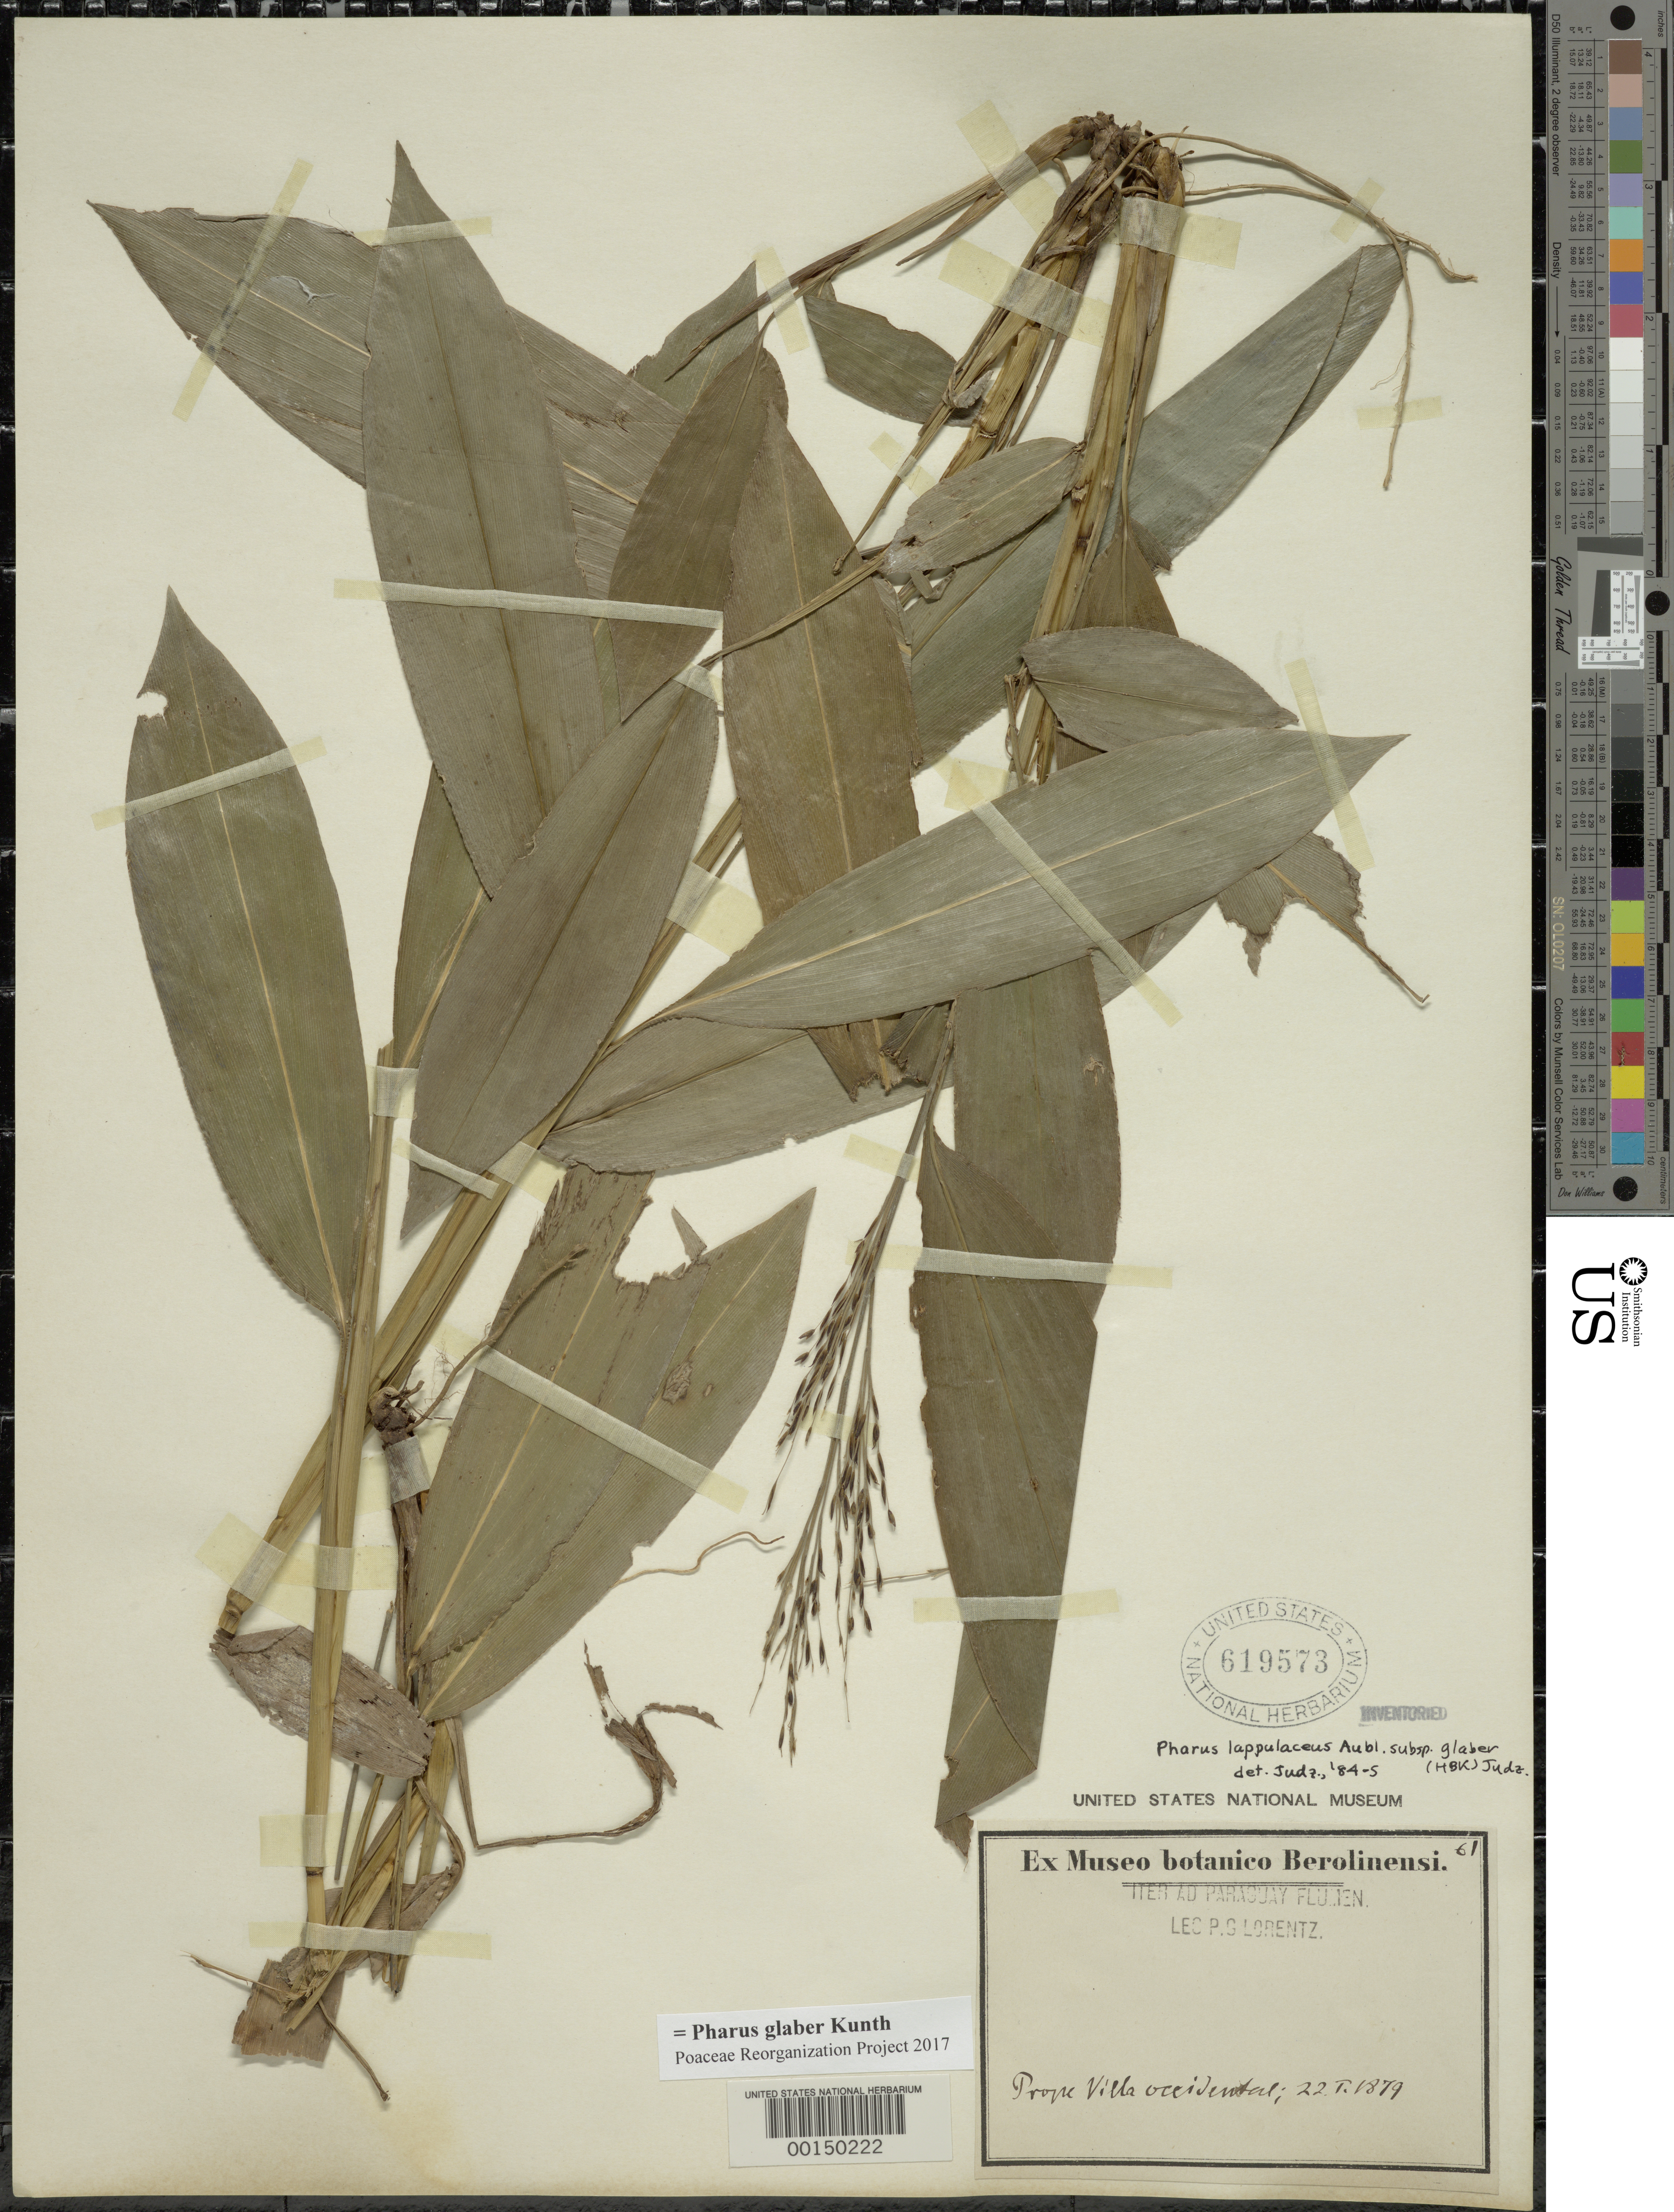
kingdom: Plantae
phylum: Tracheophyta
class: Liliopsida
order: Poales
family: Poaceae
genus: Pharus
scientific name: Pharus glaber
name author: Kunth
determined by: Poaceae Reorganization Project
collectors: P. G. Lorentz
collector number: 61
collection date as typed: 22 Feb 1879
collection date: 1879-02-22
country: Paraguay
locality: Prope villa occidental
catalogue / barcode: US 619573